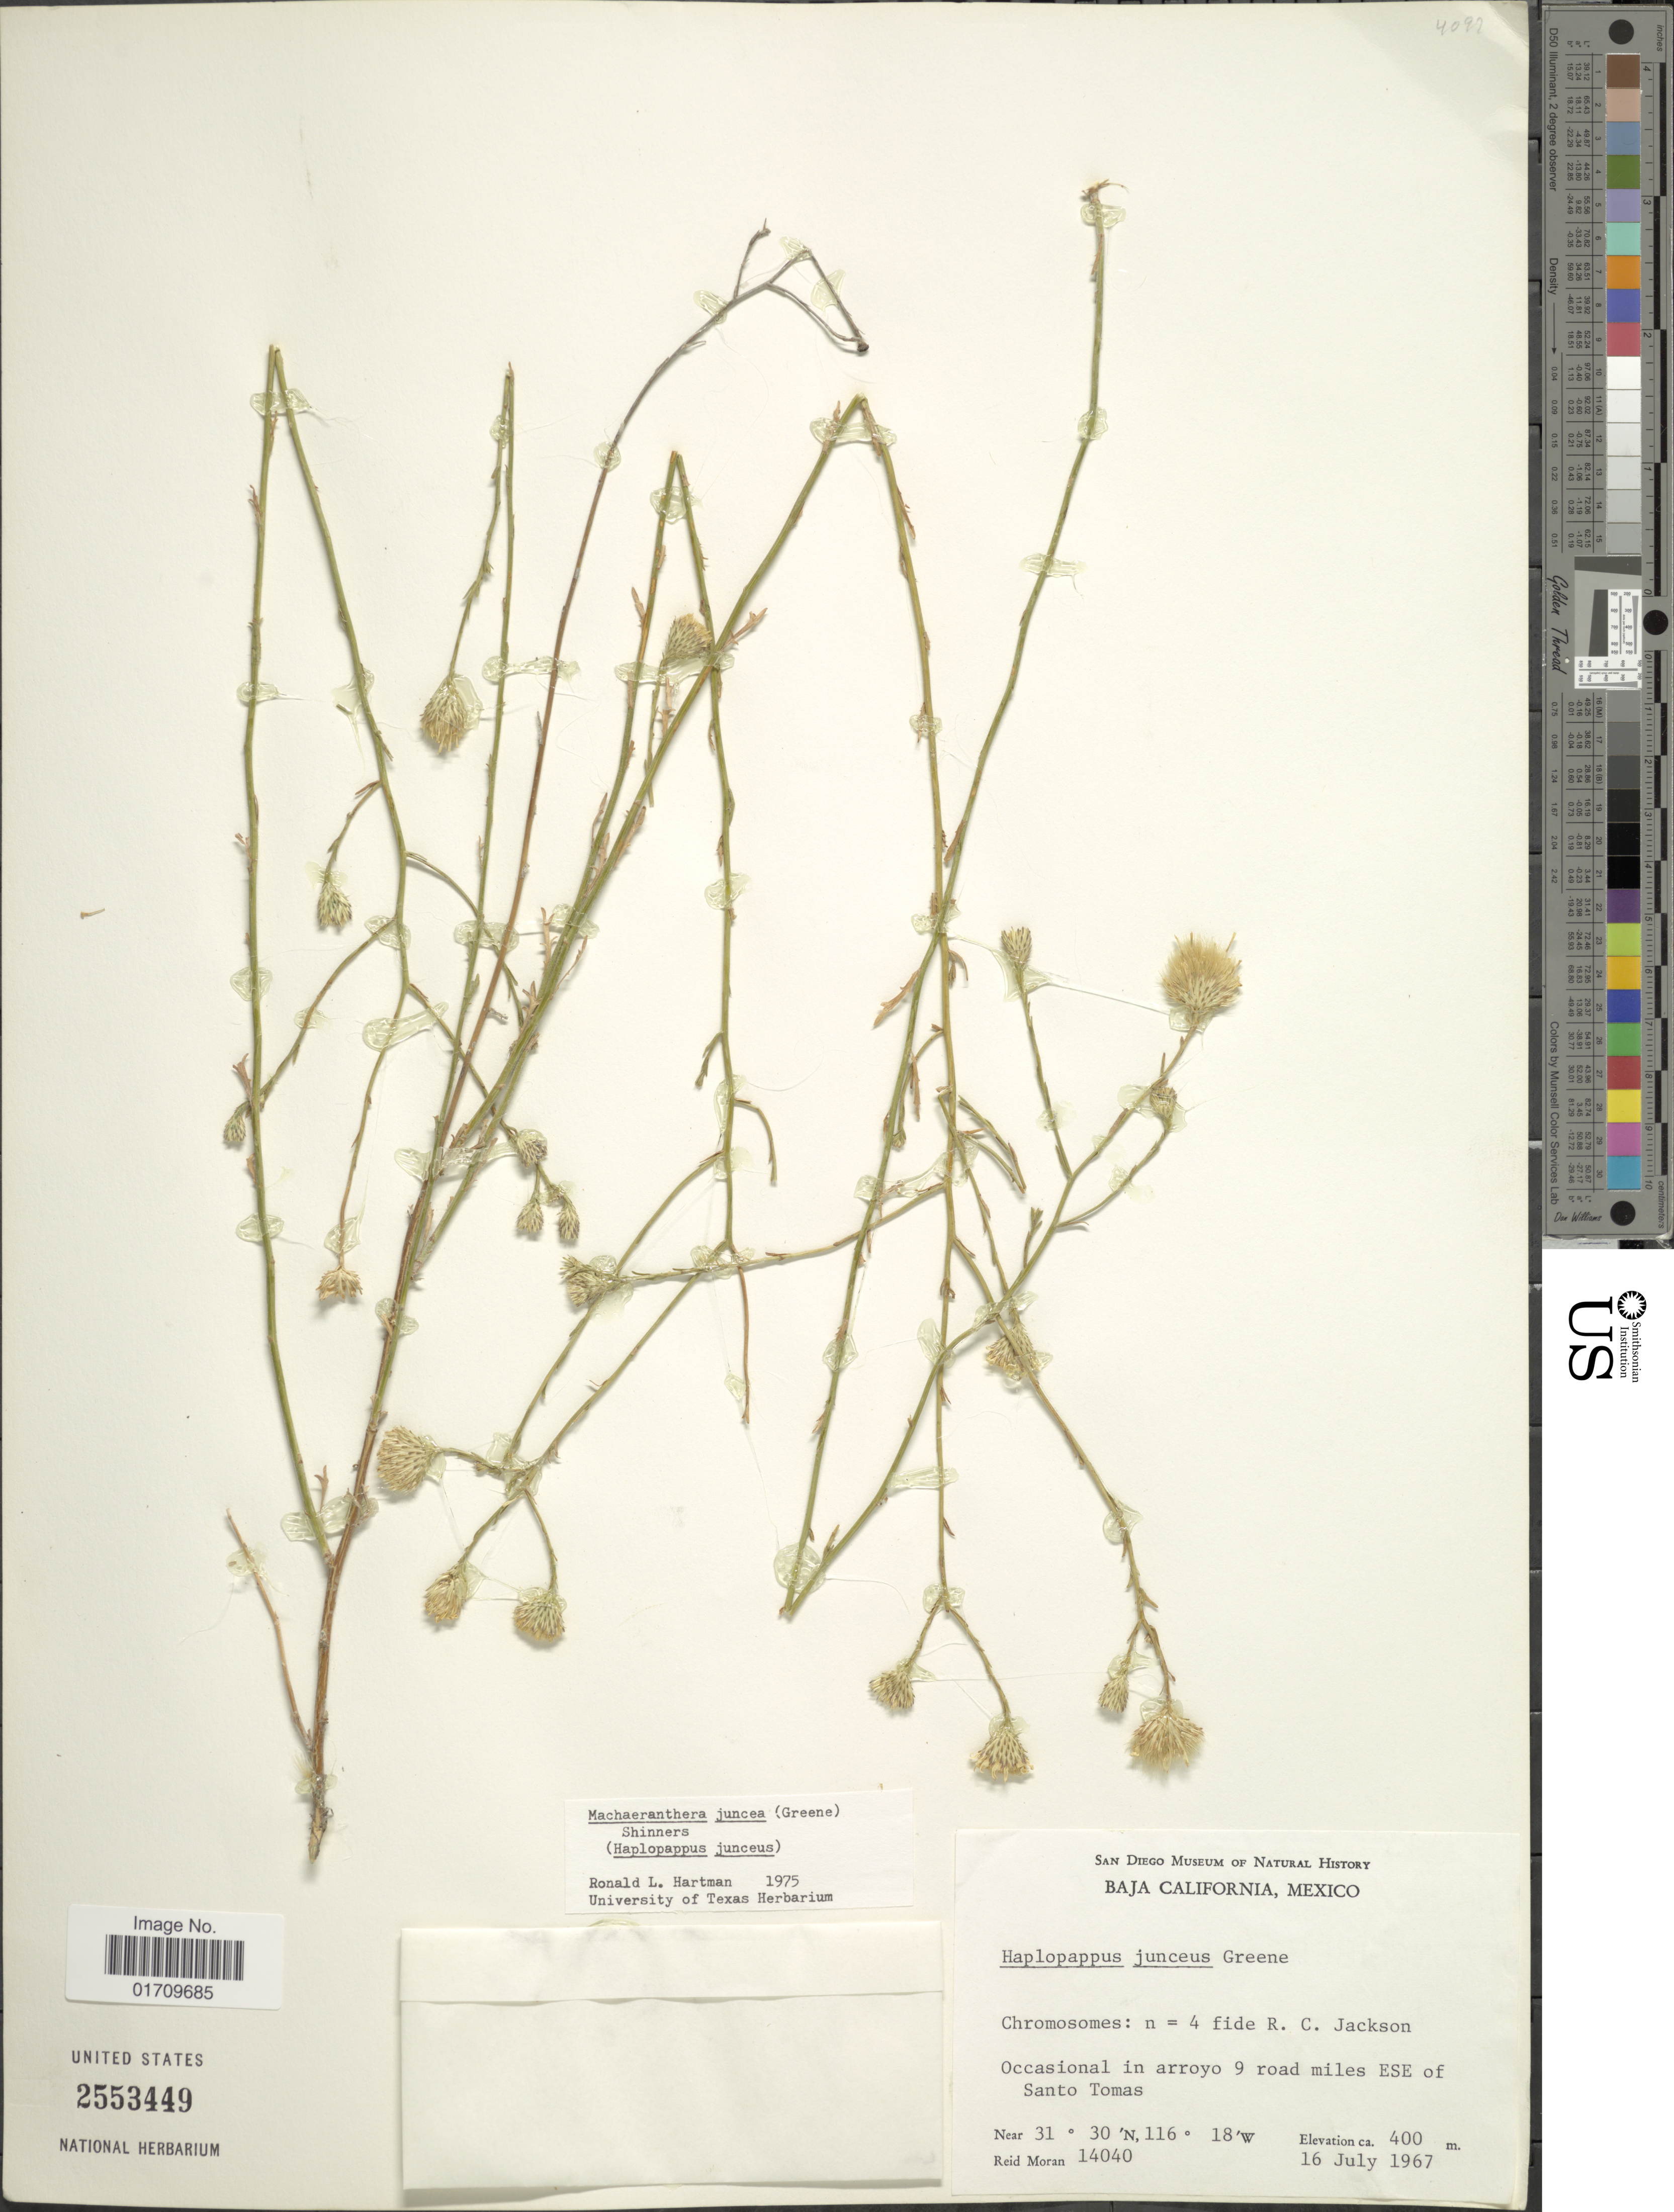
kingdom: Plantae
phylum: Tracheophyta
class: Magnoliopsida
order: Asterales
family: Asteraceae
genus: Machaeranthera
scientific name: Machaeranthera juncea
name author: (Greene) Shinners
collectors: R. V. Moran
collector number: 14040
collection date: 1967-07-16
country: Mexico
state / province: Baja California Sur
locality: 9 road miles ESE of Santo Tomas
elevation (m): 400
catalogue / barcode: US 2553449